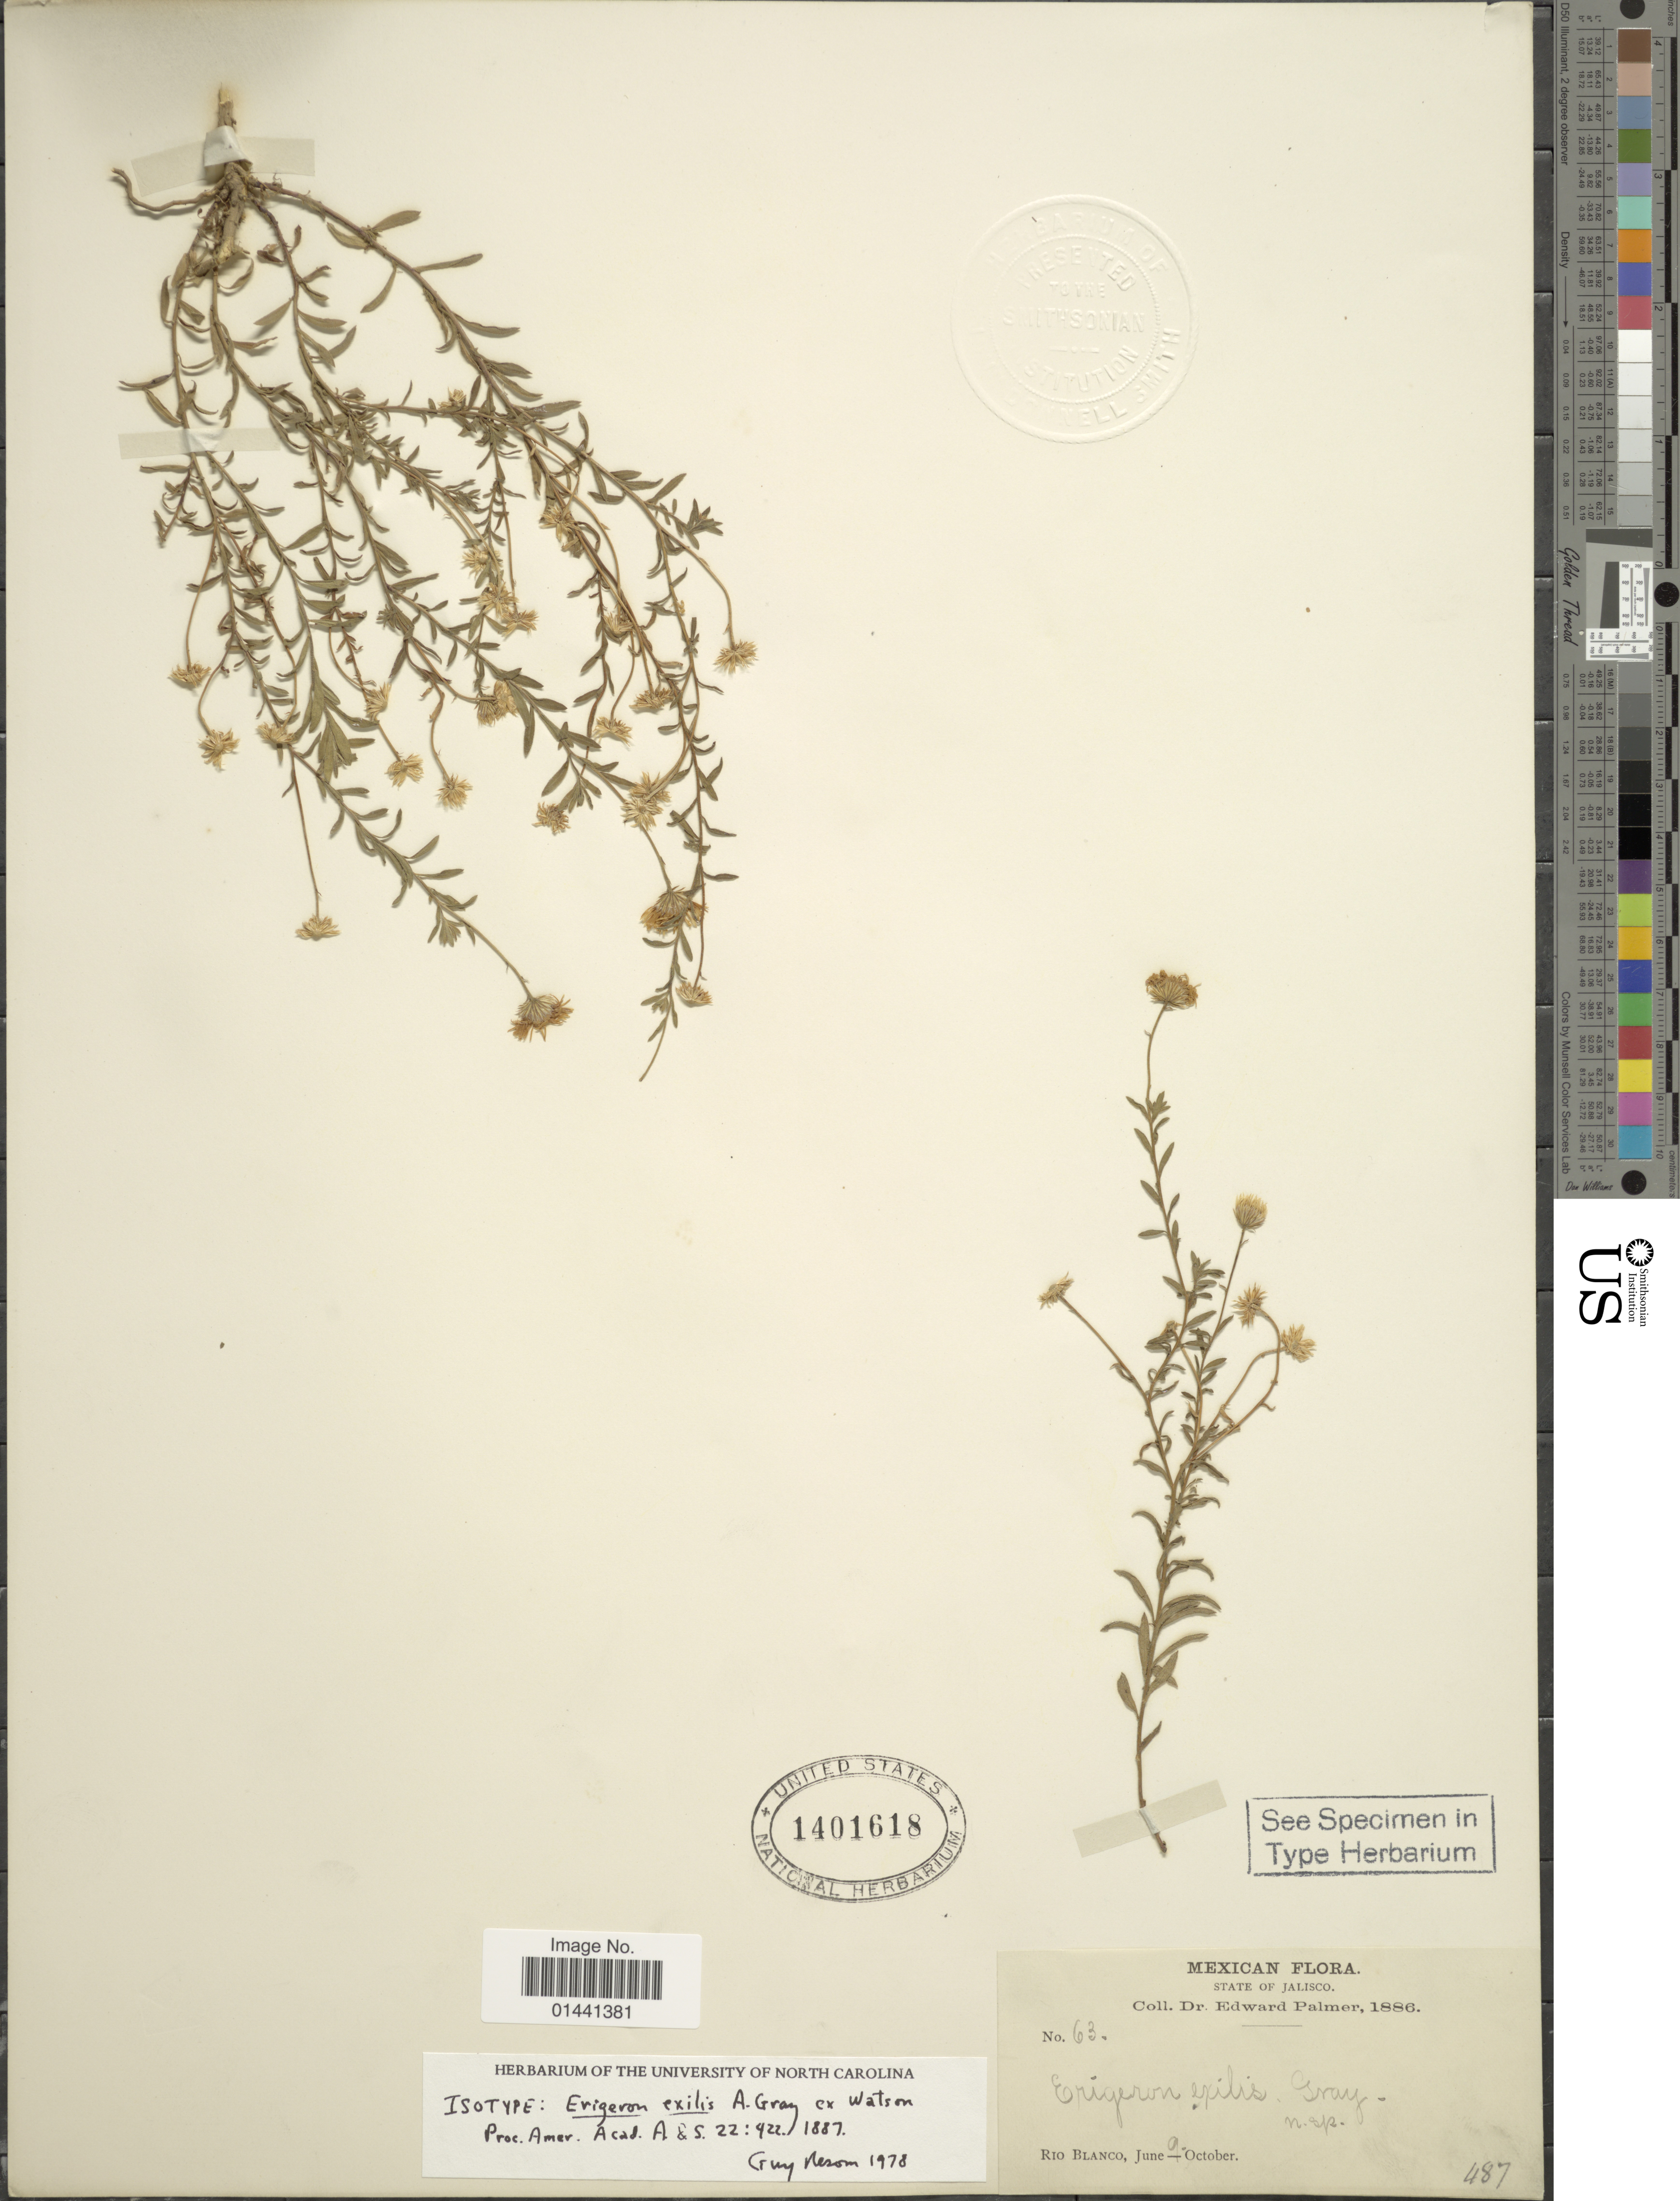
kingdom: Plantae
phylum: Tracheophyta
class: Magnoliopsida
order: Asterales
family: Asteraceae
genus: Erigeron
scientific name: Erigeron exilis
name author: A. Gray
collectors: E. Palmer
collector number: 636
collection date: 1886-06/1886-10-09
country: Mexico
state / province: Jalisco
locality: Rio Blanco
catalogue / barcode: US 1401618